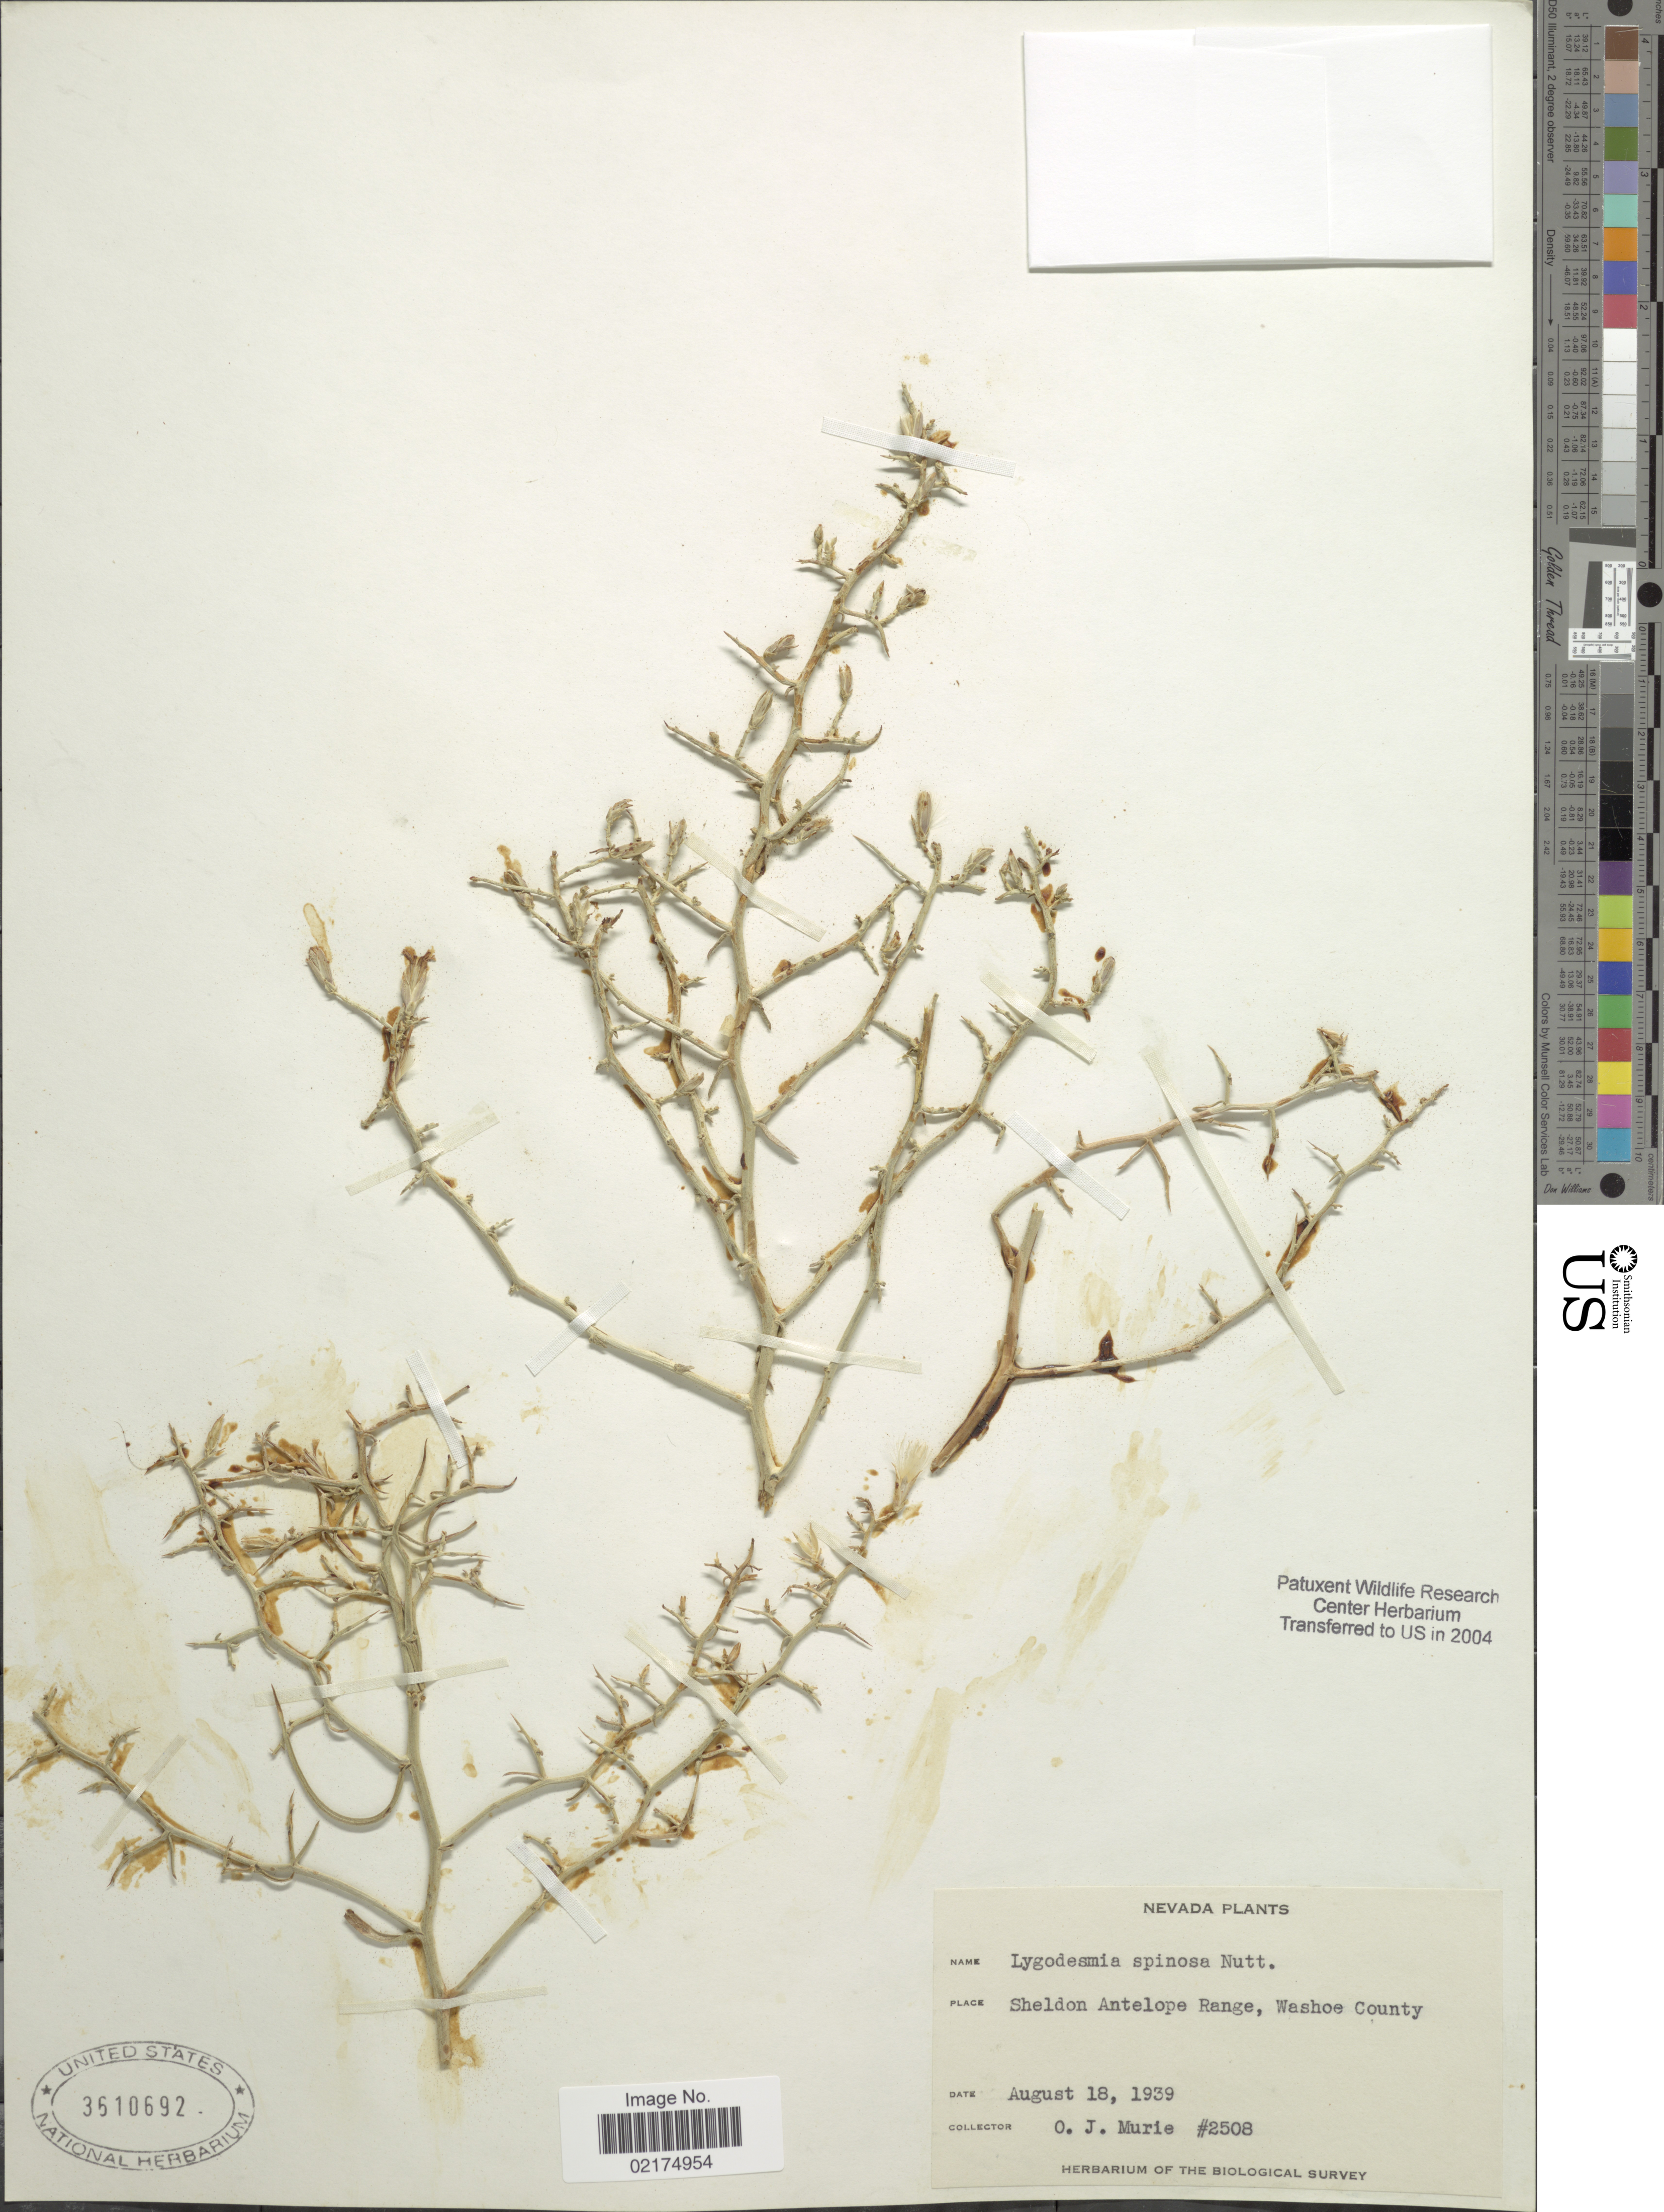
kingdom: Plantae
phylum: Tracheophyta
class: Magnoliopsida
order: Asterales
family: Asteraceae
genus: Pleiacanthus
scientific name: Pleiacanthus spinosus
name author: (Nutt.) Rydb.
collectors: O. Murie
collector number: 2508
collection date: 1939-08-18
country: United States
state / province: Nevada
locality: Sheldon Antelope Range, Washoe County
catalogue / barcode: US 3610692